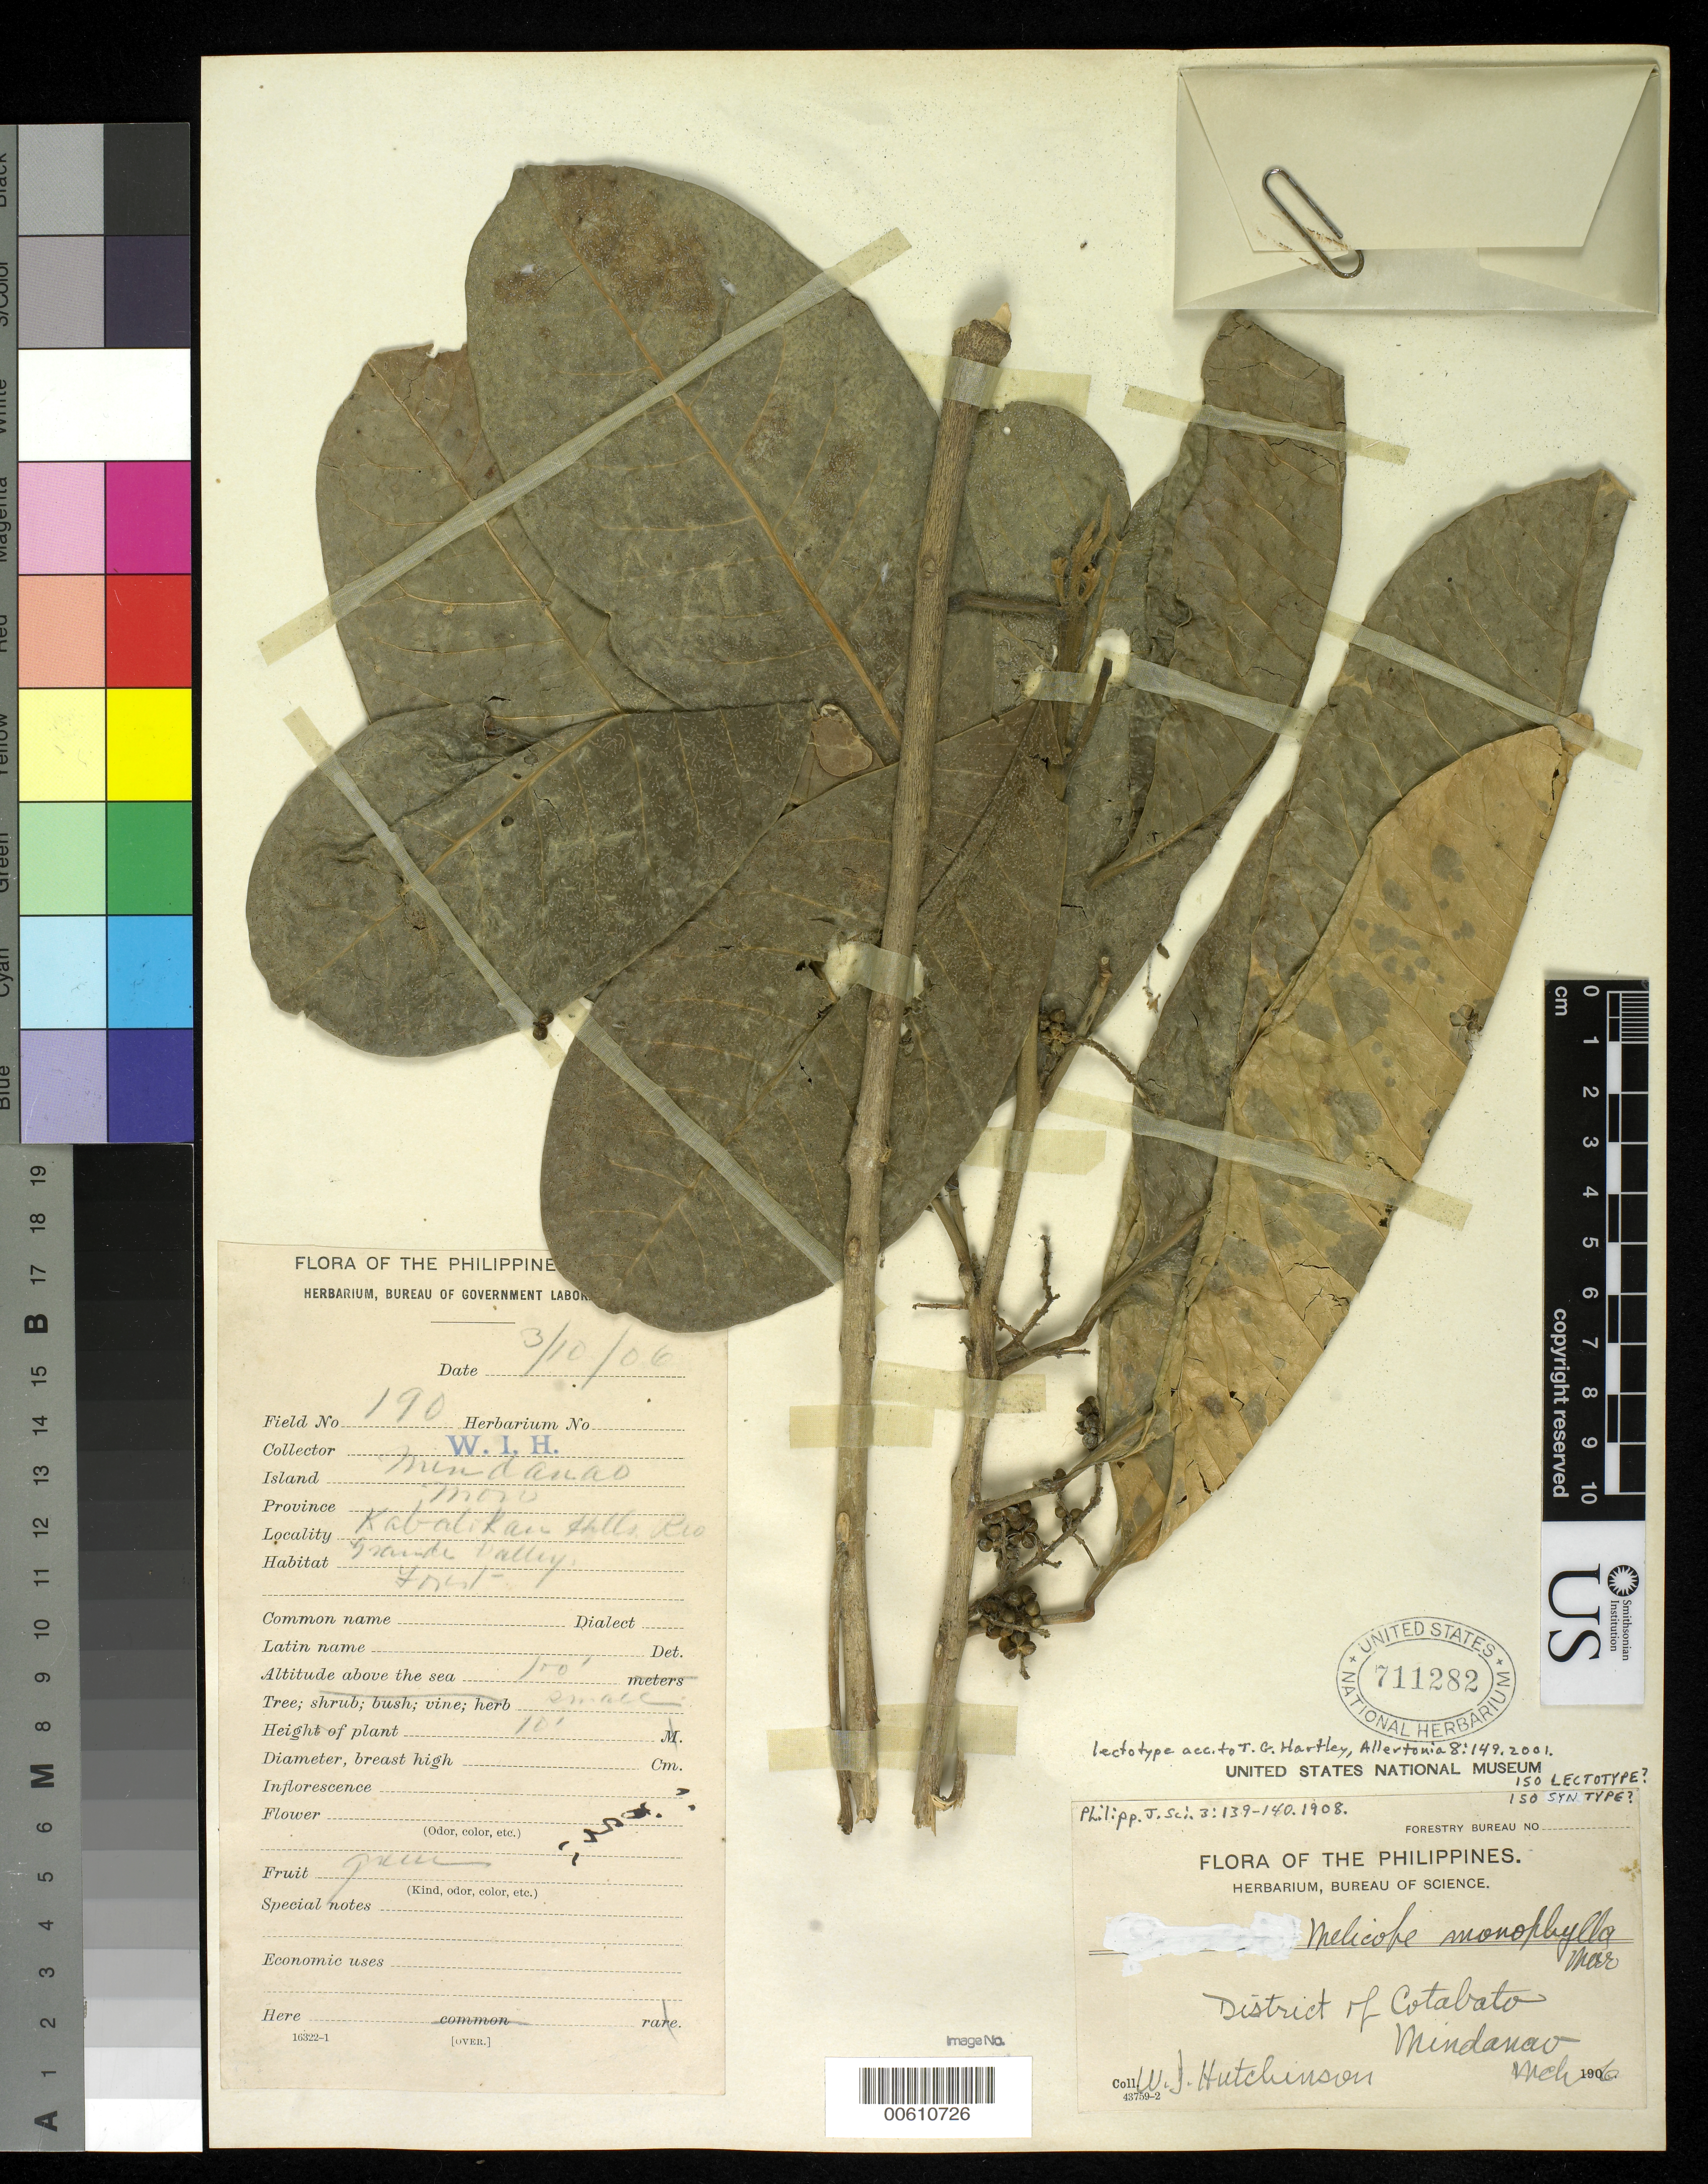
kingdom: Plantae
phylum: Tracheophyta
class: Magnoliopsida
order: Sapindales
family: Rutaceae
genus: Melicope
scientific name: Melicope monophylla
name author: Merr.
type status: Isolectotype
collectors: W. I. Hutchinson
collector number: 190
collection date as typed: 10 Mar 1906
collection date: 1906-03-10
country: Philippines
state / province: Soccsksargen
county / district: North Cotabato / South Cotabato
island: Mindanao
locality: Rio Kabalikan Hills, Grande Valley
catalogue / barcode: US 711282